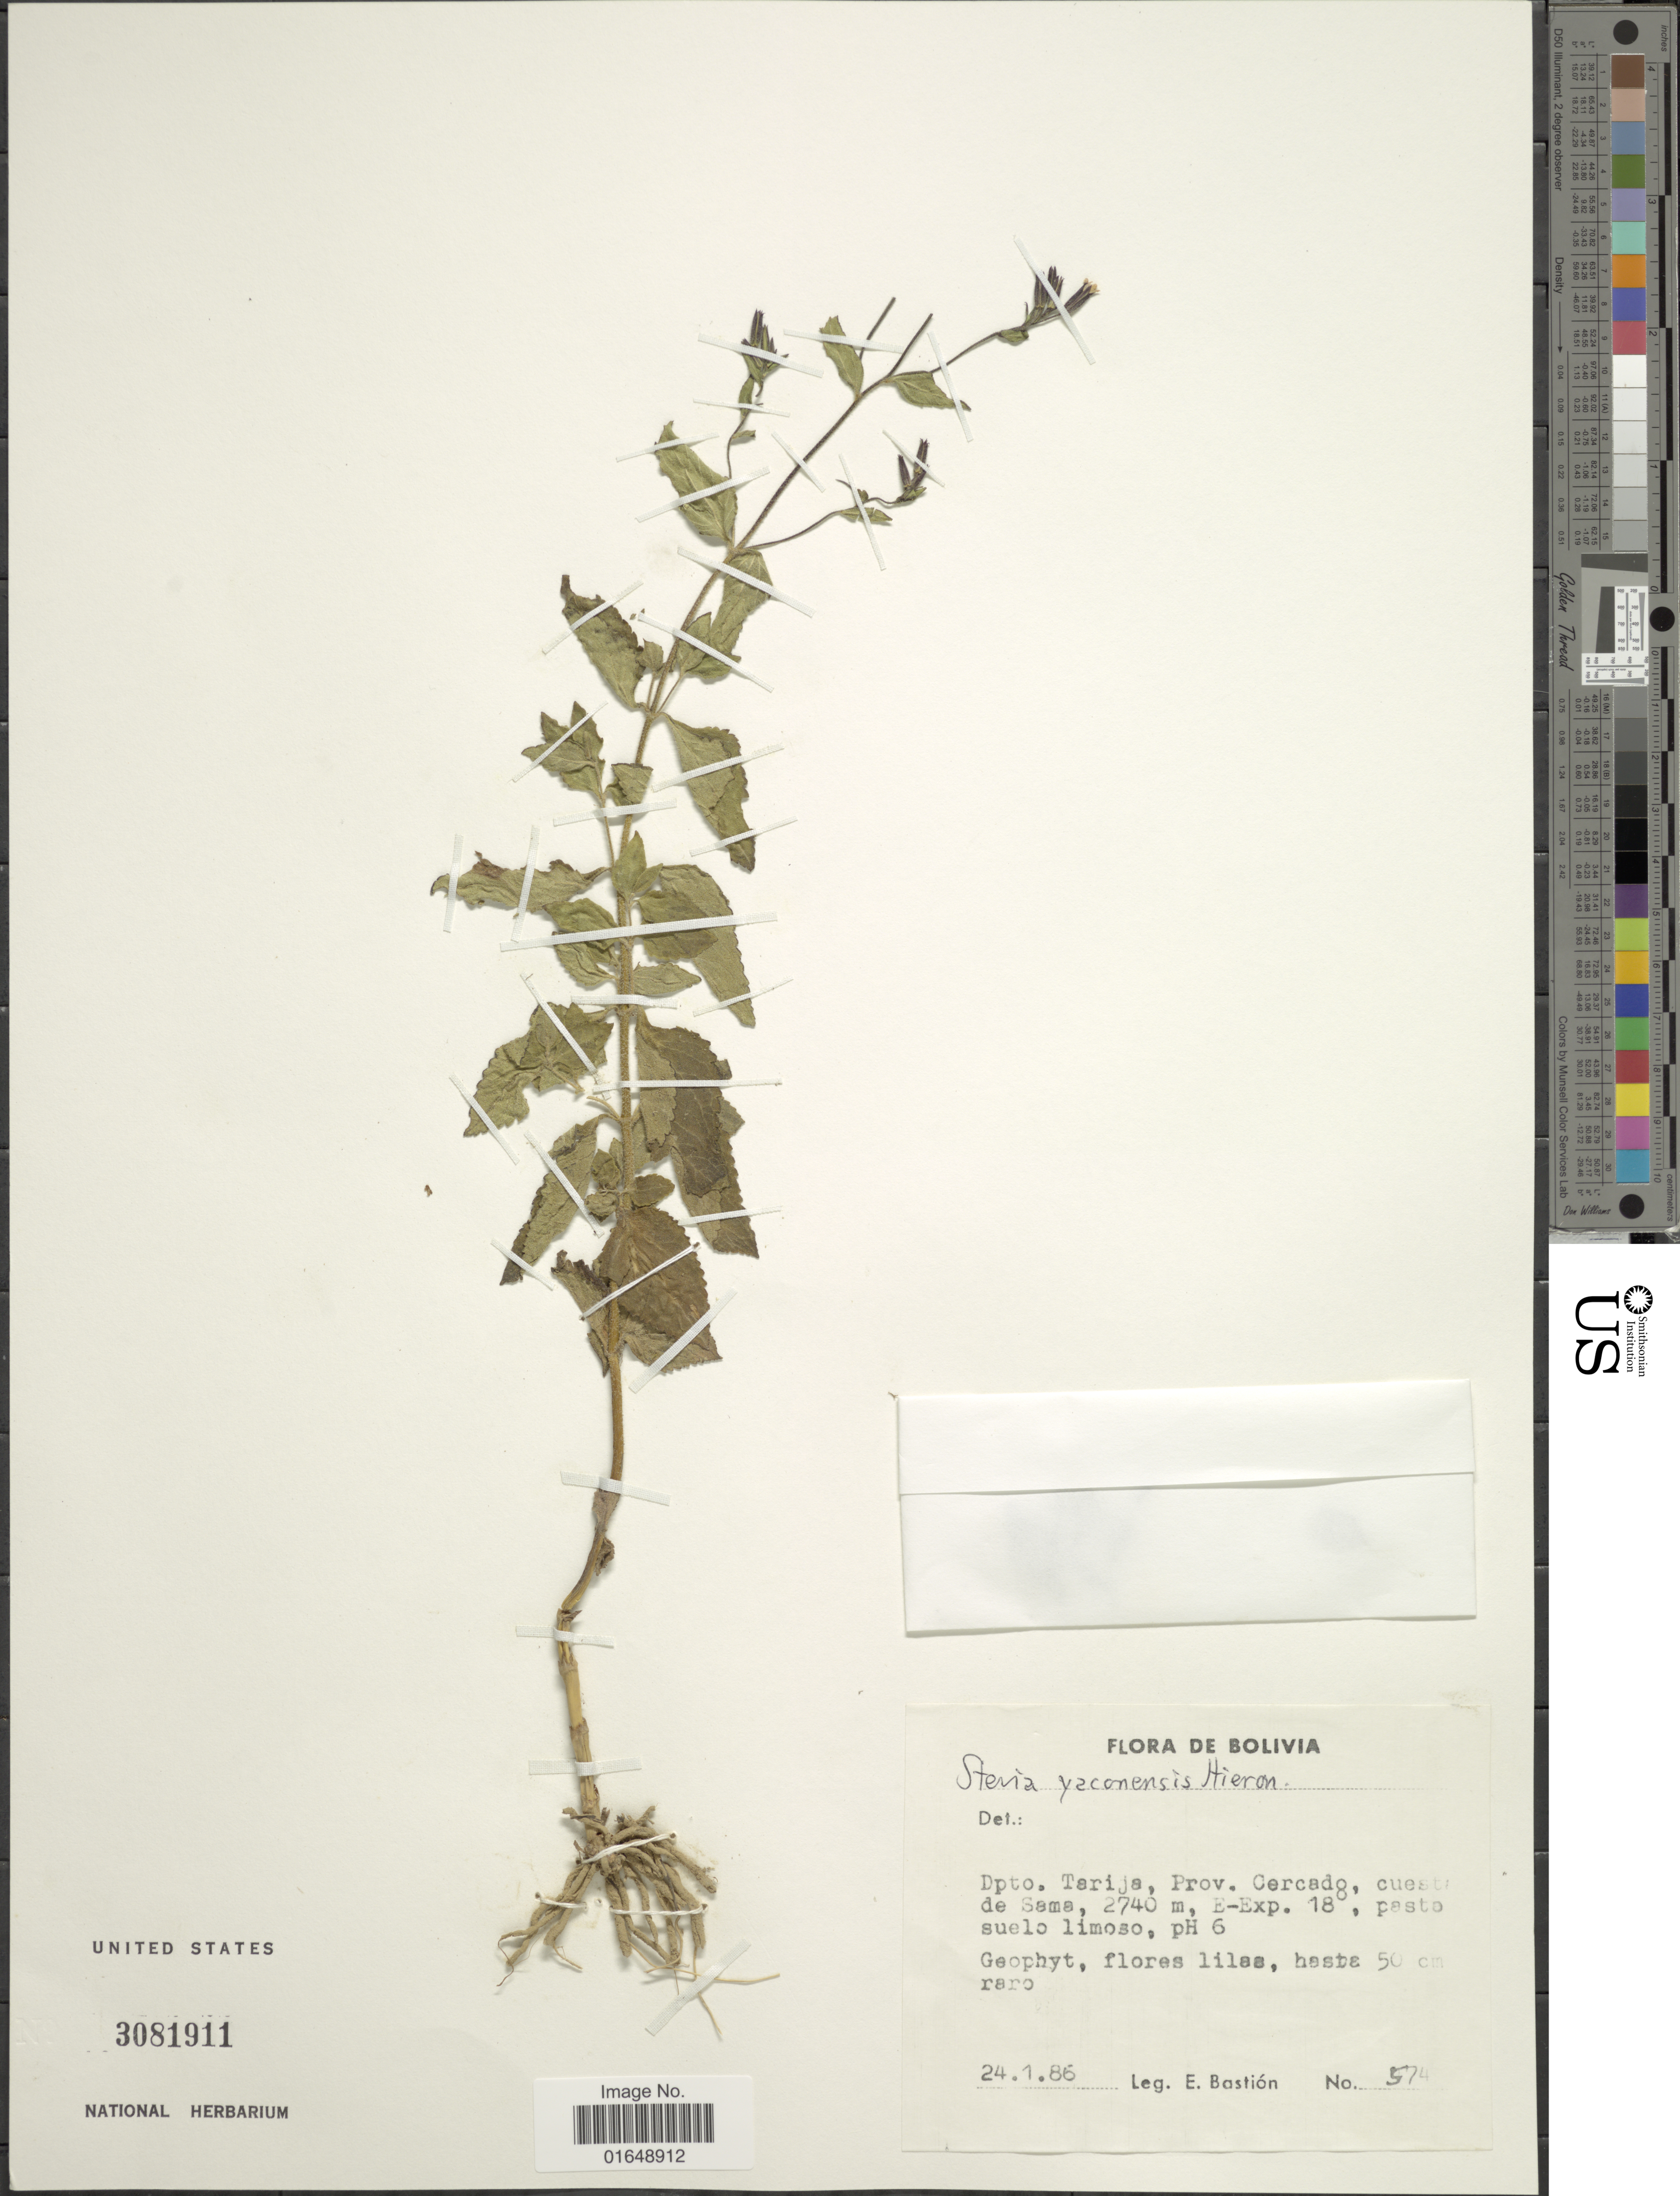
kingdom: Plantae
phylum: Tracheophyta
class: Magnoliopsida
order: Asterales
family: Asteraceae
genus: Stevia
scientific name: Stevia yaconensis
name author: Hieron.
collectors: E. Bastian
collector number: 574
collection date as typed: Transcribed d/m/y: 24/1/86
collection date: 1986-01-24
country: Bolivia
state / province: Tarija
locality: Prov. Cercado, cuesta de Same, E-Exp. 18, pasto suelo limoso, pH 6.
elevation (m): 2740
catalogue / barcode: US 3081911